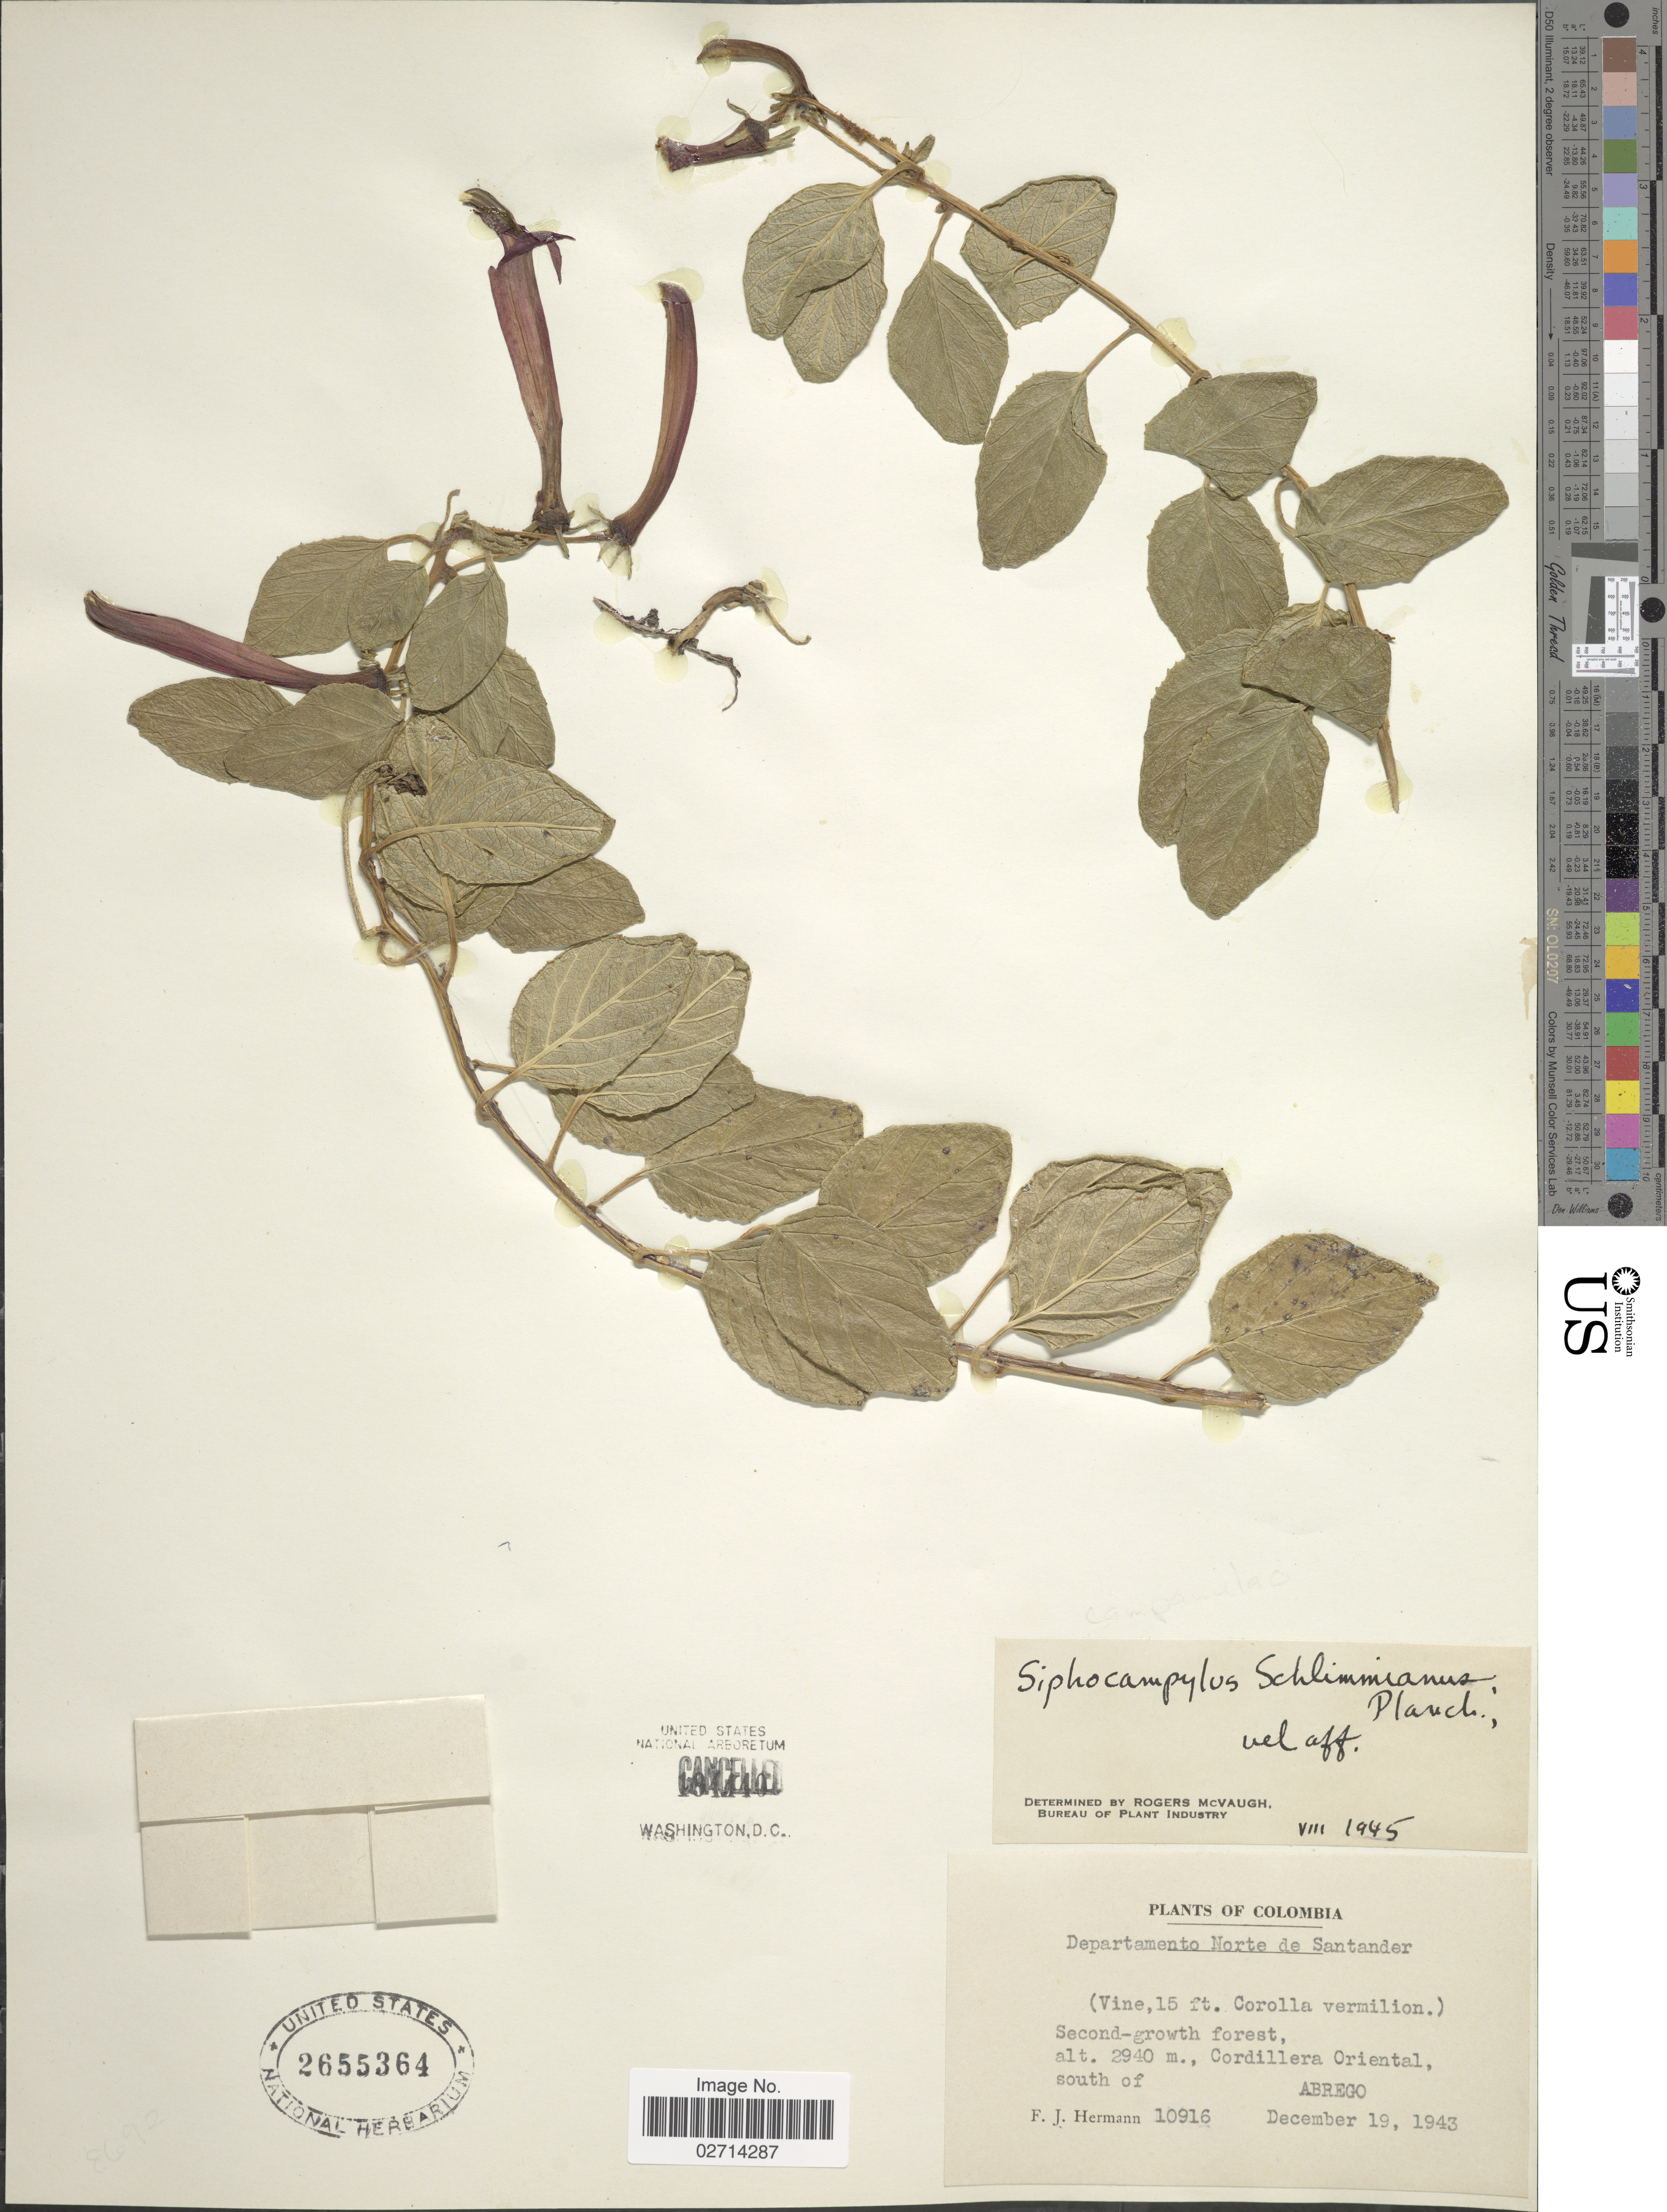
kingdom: Plantae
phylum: Tracheophyta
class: Magnoliopsida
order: Asterales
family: Campanulaceae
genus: Siphocampylus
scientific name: Siphocampylus schlimianus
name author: Planch.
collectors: F. J. Hermann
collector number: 10916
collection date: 1943-12-19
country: Colombia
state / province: Norte de Santander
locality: Second-growth forest, Cordillera Oriental, Abrego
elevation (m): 2940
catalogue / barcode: US 2655364